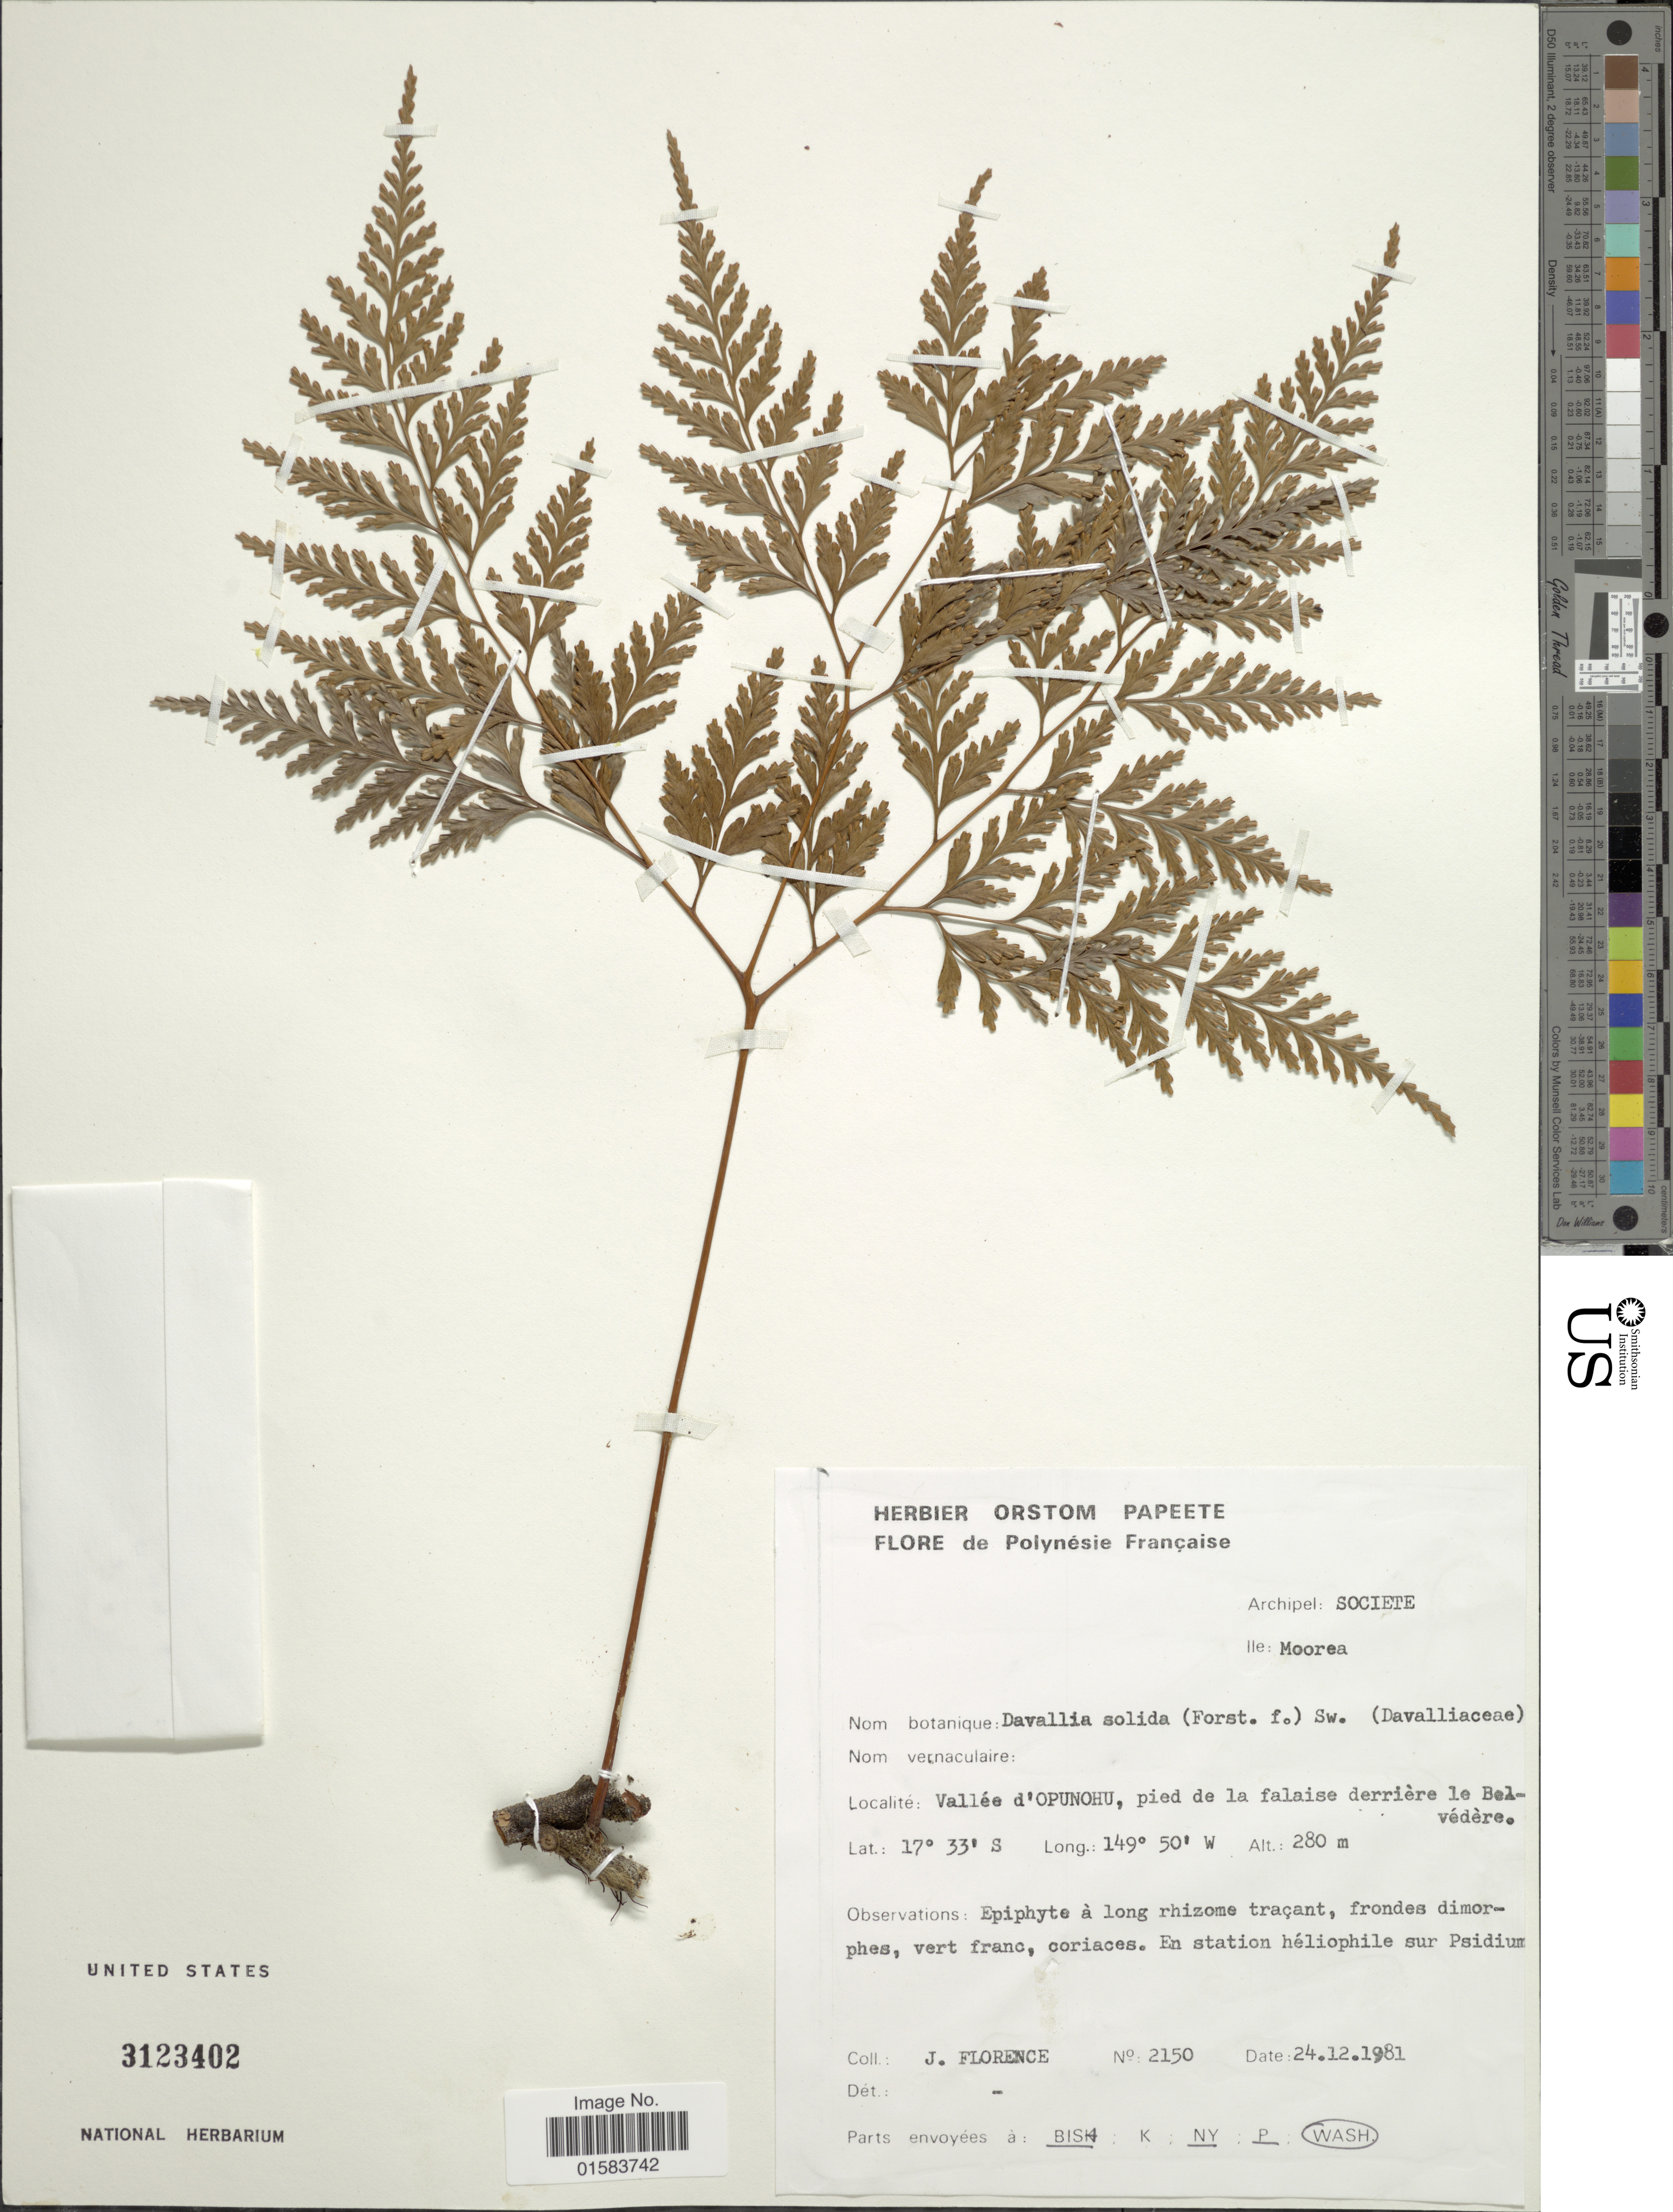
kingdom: Plantae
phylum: Tracheophyta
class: Polypodiopsida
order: Polypodiales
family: Davalliaceae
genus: Davallia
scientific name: Davallia solida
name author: (G. Forst.) Sw.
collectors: J. Florence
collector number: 2150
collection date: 1981-12-24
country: French Polynesia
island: Moorea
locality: Moorea, Societe, Vallée d'OPUNOHU, pied de la falaise derriere le Belvedere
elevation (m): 280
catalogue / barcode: US 3123402